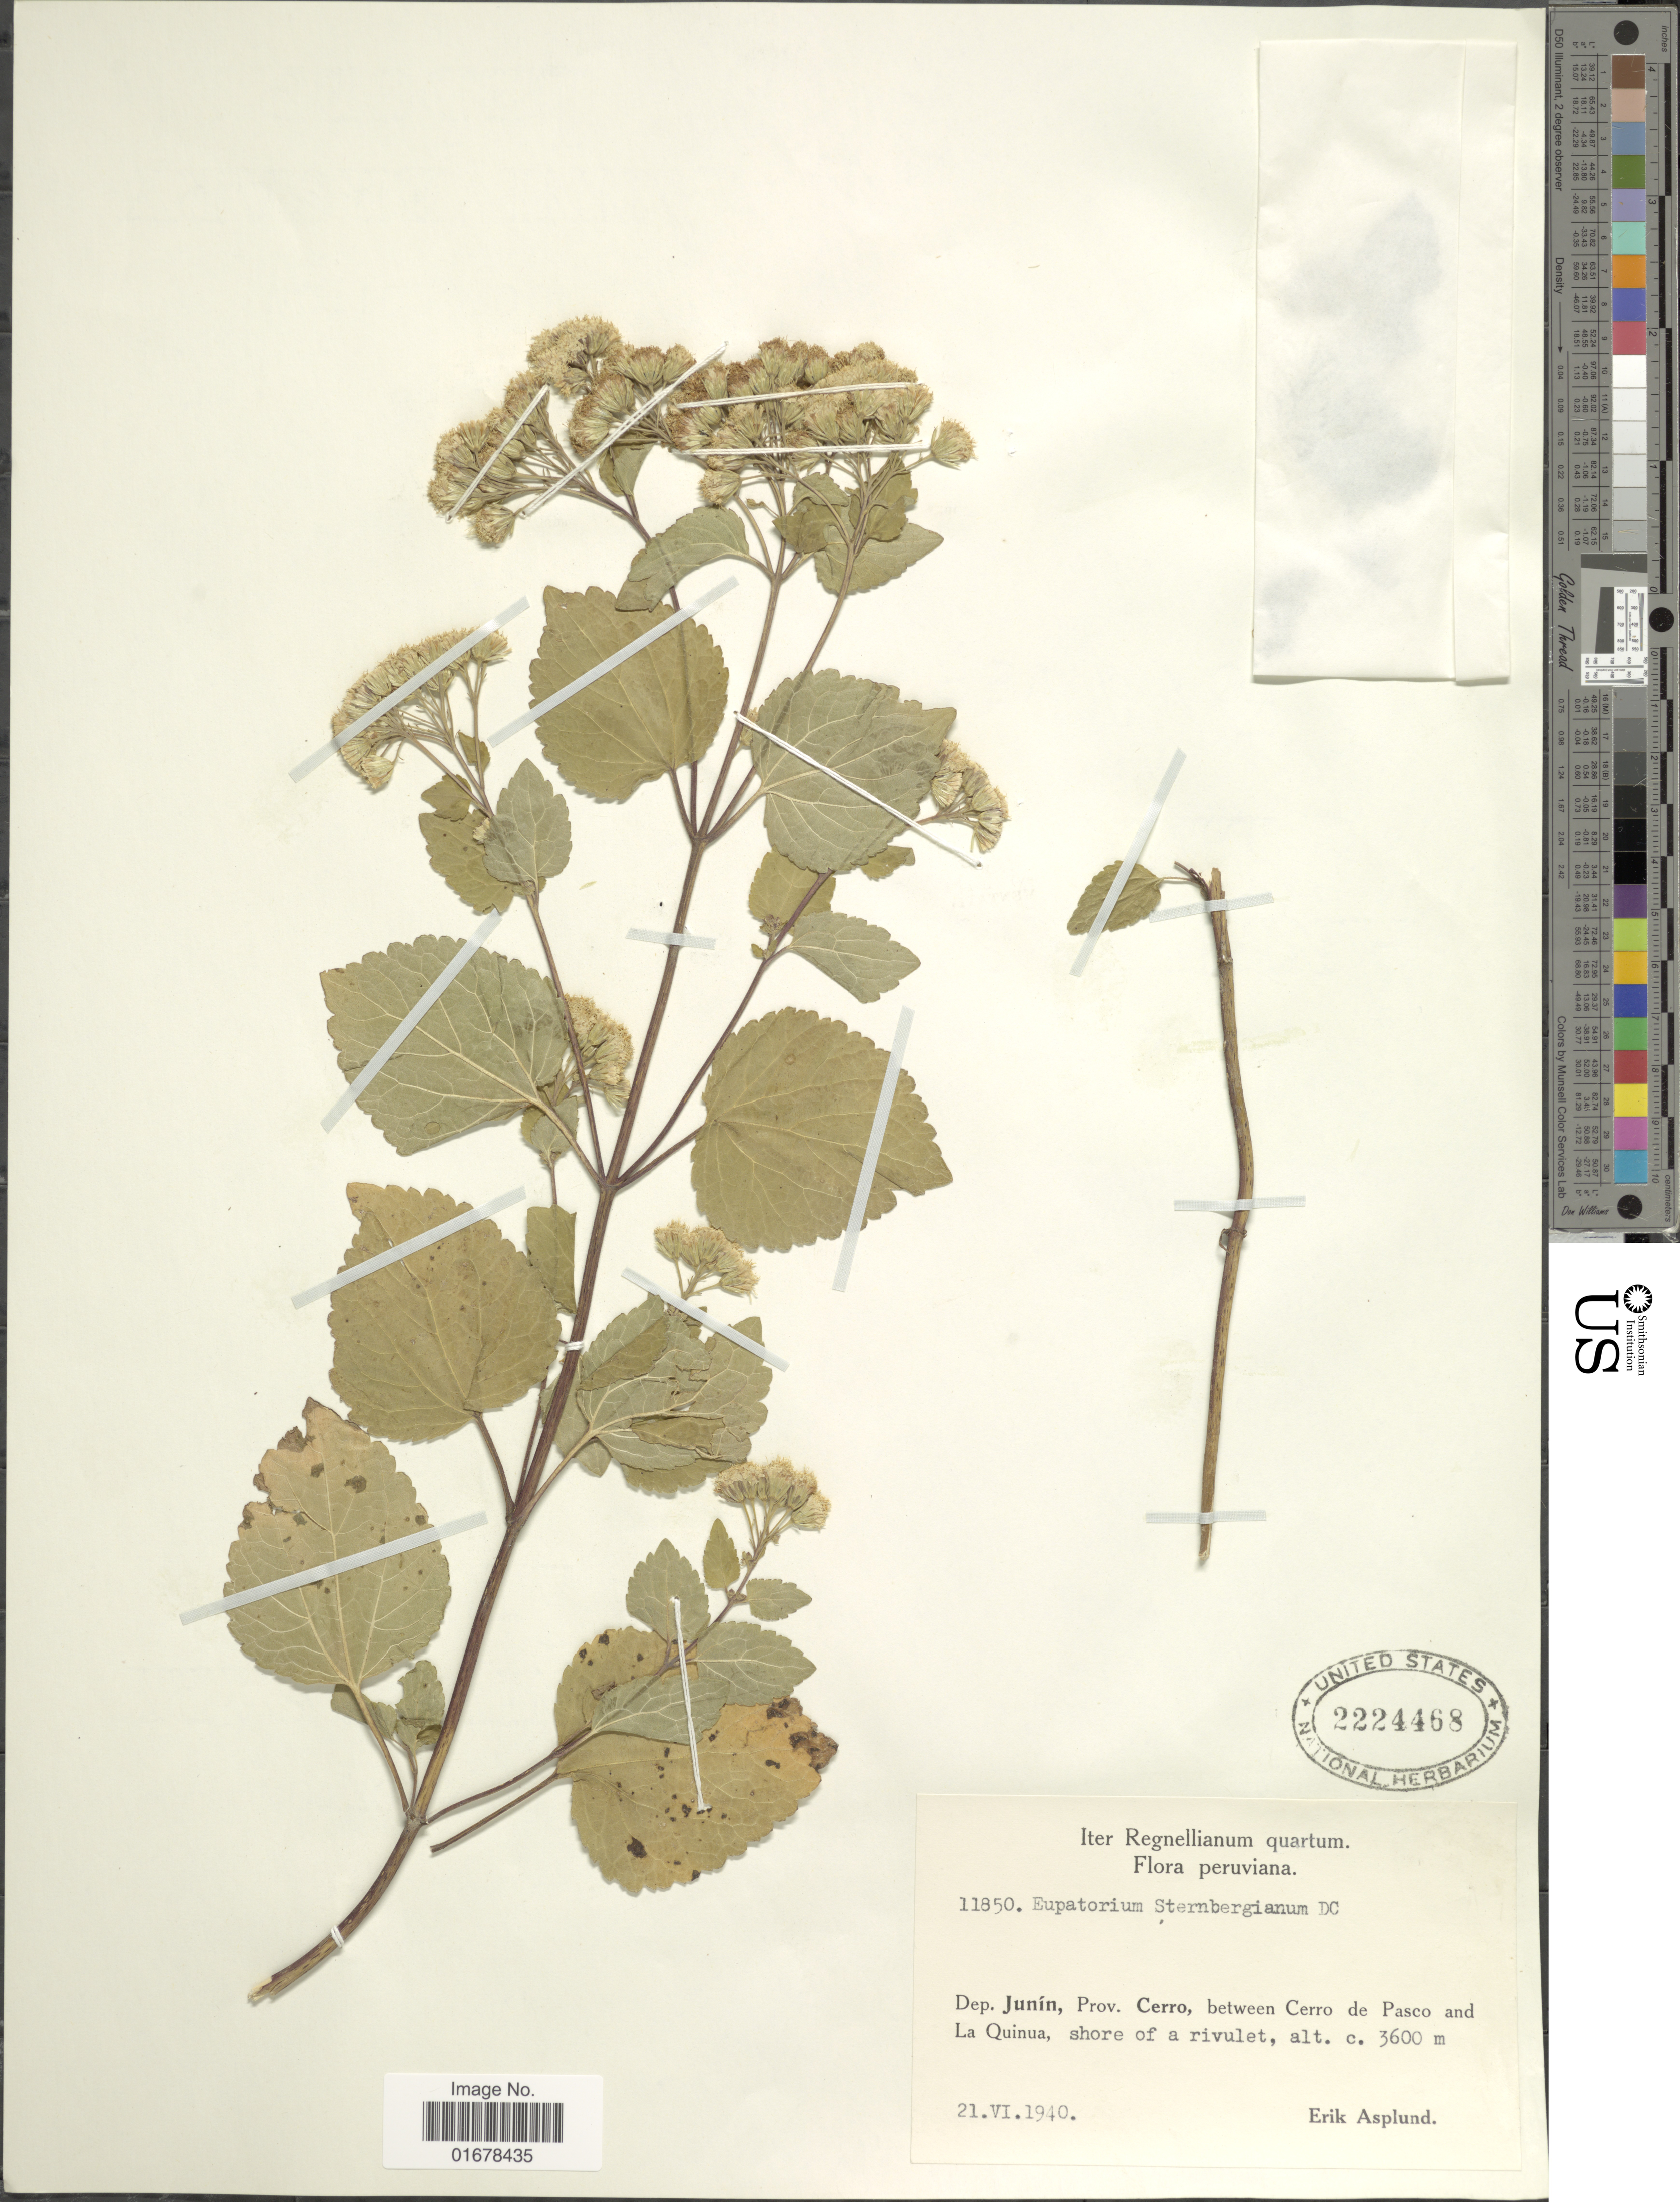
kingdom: Plantae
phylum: Tracheophyta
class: Magnoliopsida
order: Asterales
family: Asteraceae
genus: Ageratina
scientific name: Ageratina sternbergiana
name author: (DC.) R.M. King & H. Rob.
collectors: E. Asplund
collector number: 11850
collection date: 1940-06-21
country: Peru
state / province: Junín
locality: Dep. Junin, Prov. Cerro, between Cerro de Pasco and La Quinua, shore of a rivuletl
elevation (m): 3600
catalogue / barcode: US 2224468